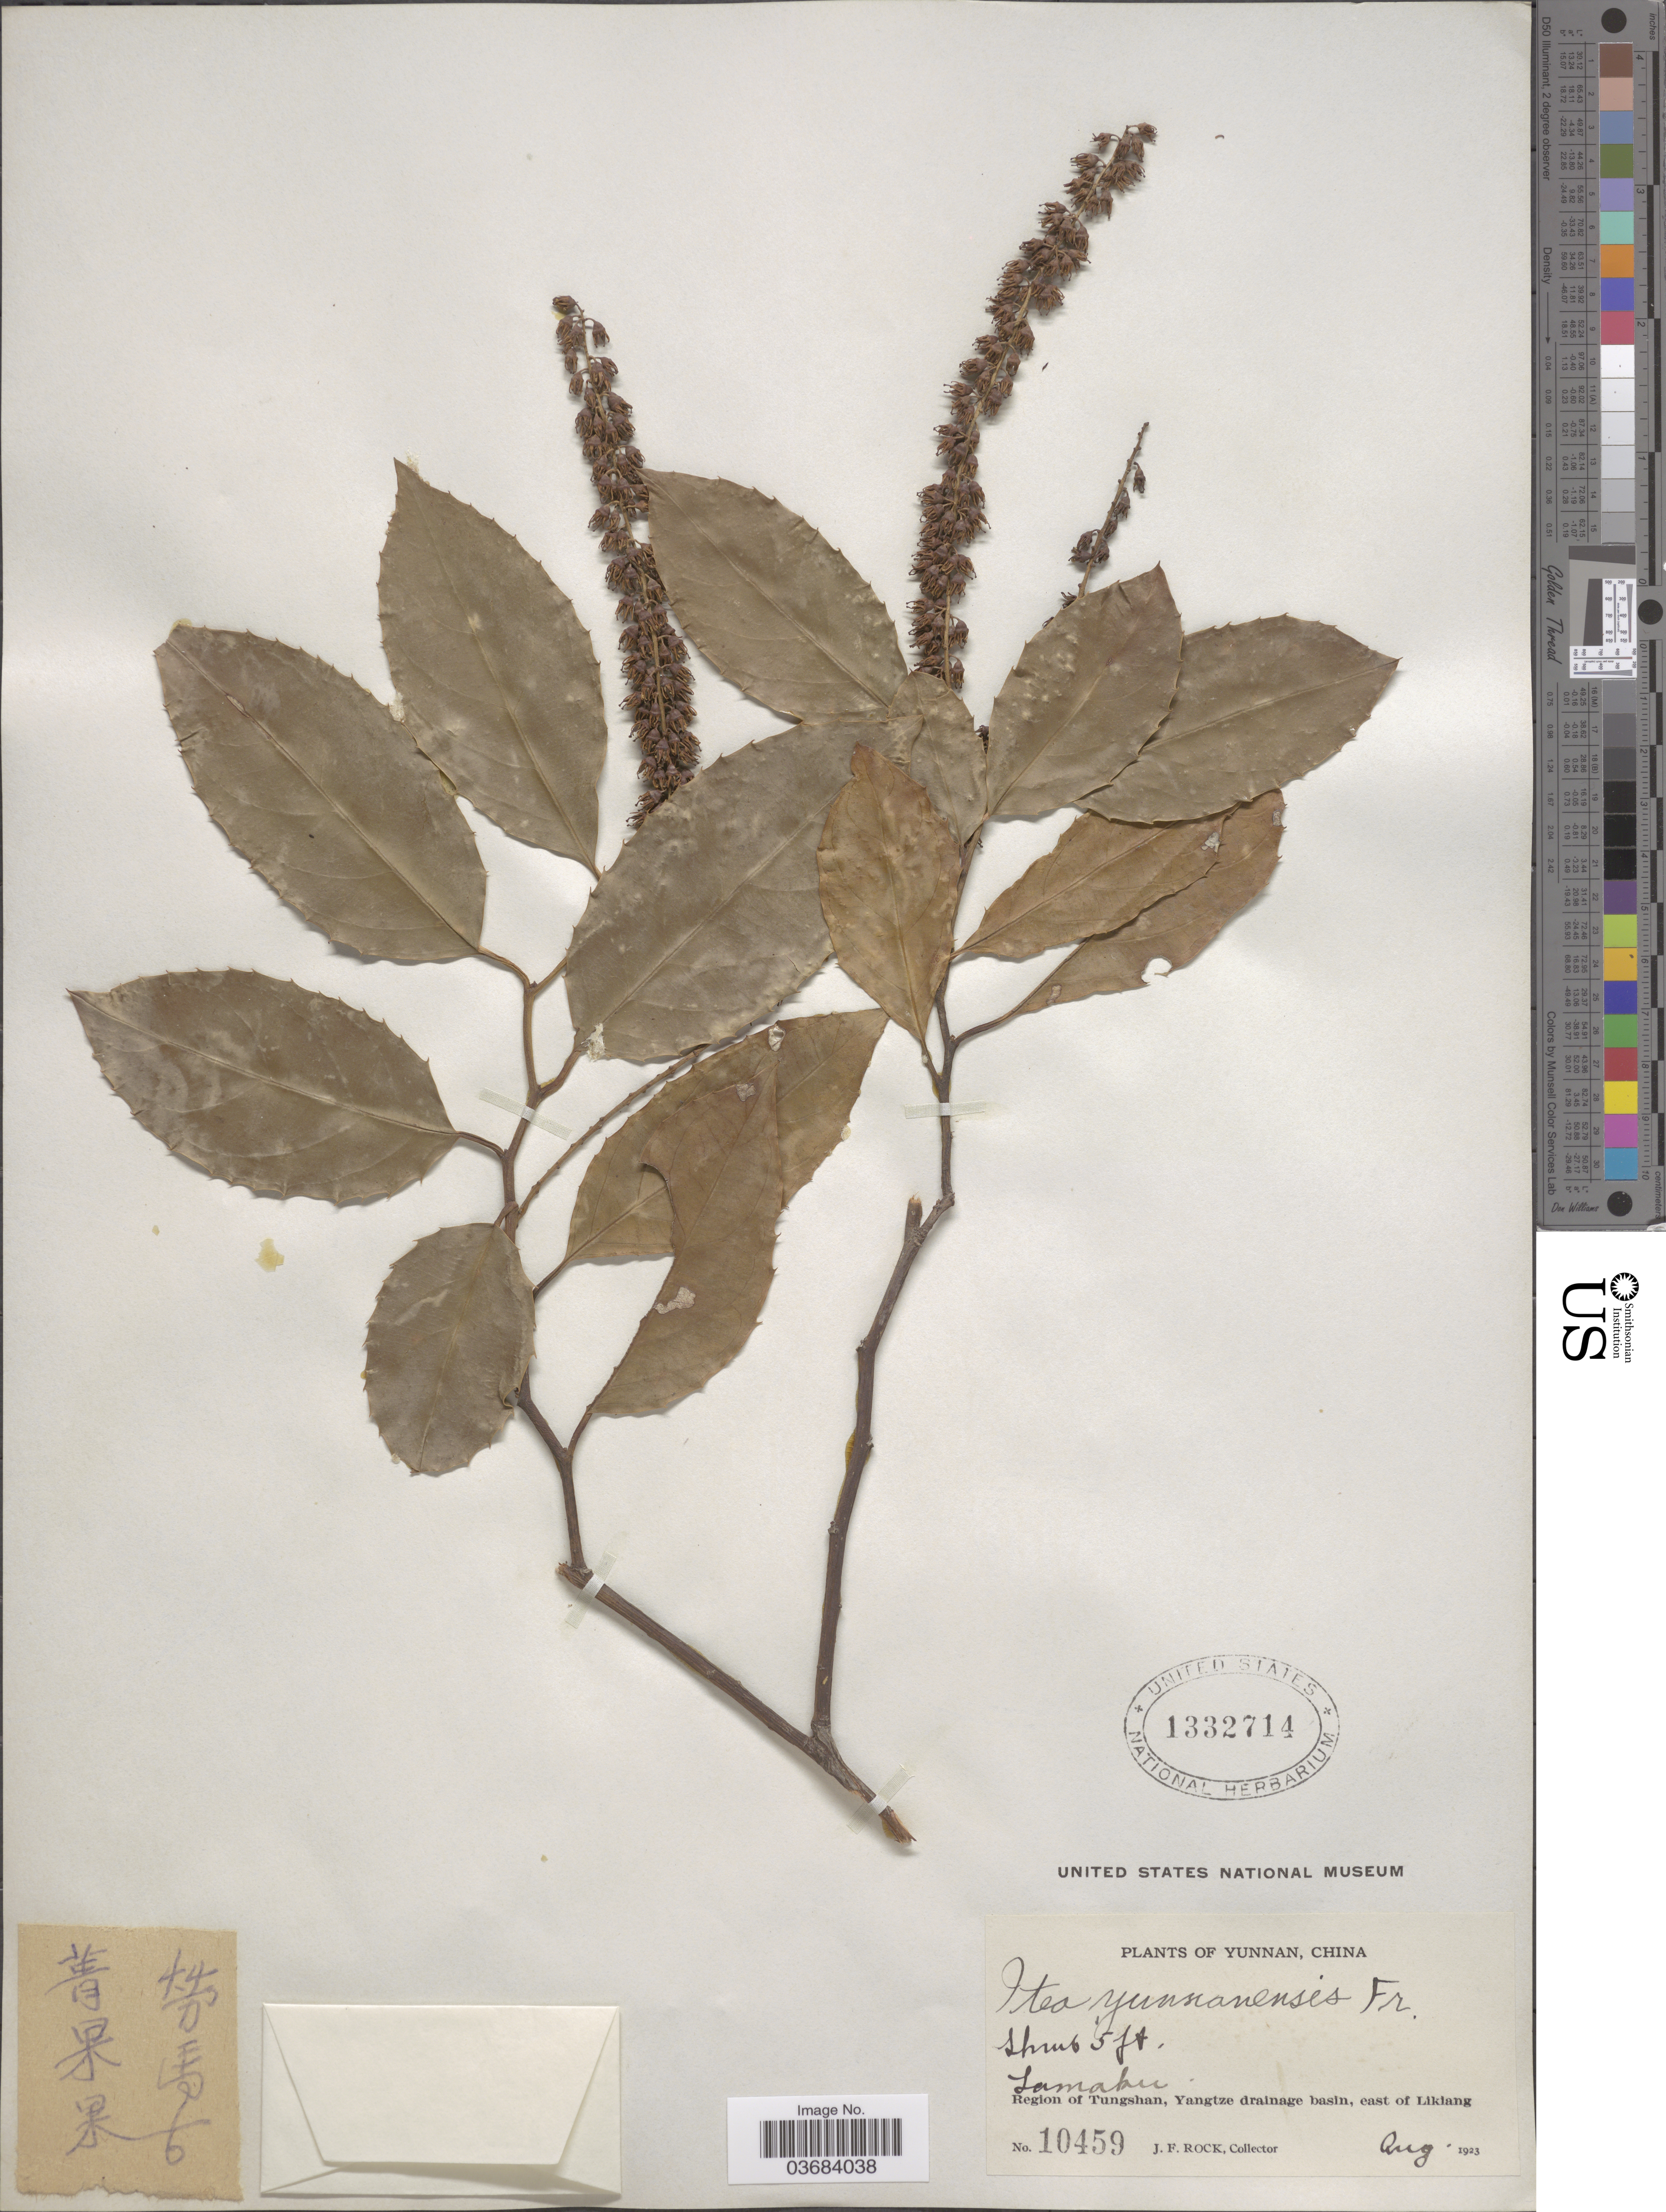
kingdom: Plantae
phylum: Tracheophyta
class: Magnoliopsida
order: Saxifragales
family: Iteaceae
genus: Itea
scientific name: Itea yunnanensis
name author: Franch.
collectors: J. Rock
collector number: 10459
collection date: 1923-08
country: China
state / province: Yunnan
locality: Lamaku. Region of Tungshan, Yangtze drainage basin, east of Likiang.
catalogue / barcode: US 1332714